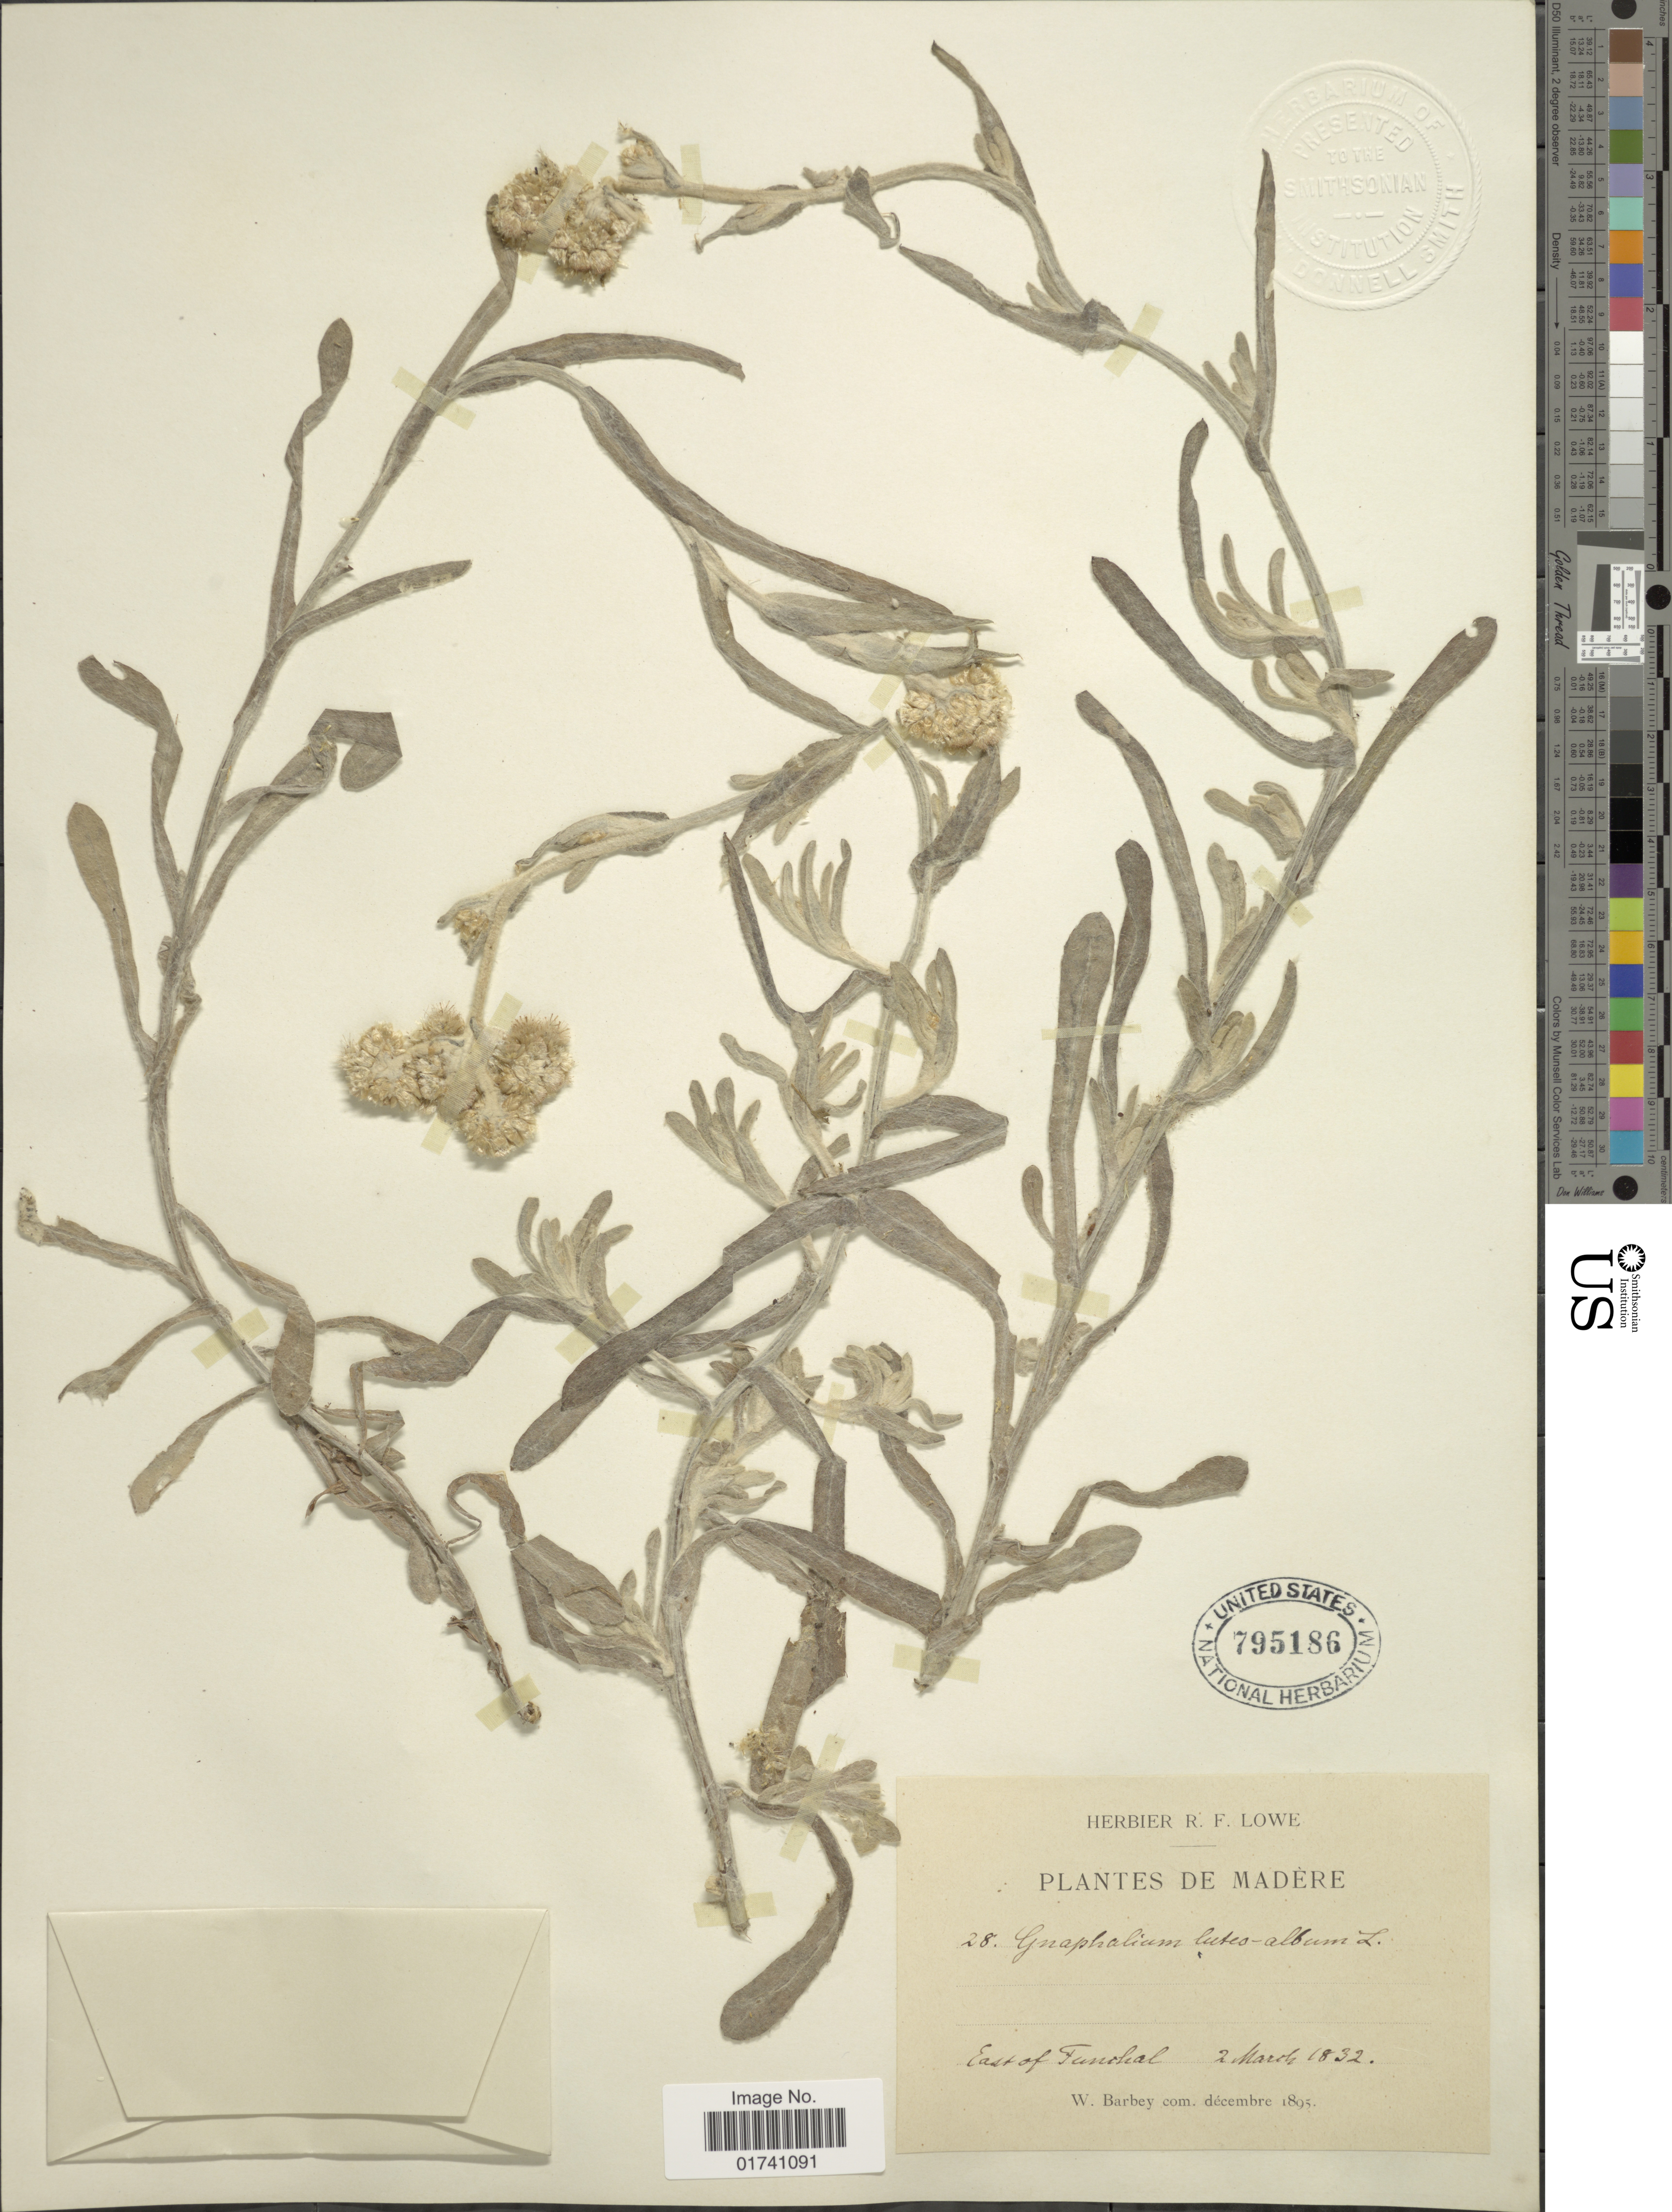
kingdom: Plantae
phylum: Tracheophyta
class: Magnoliopsida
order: Asterales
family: Asteraceae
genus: Laphangium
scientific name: Laphangium luteoalbum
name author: (L.) Tzvelev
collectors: ex herb. R. F. Lowe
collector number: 28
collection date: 1832-03-02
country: Portugal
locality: Madere. East of Tunchal [interpreted]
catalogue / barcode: US 795786